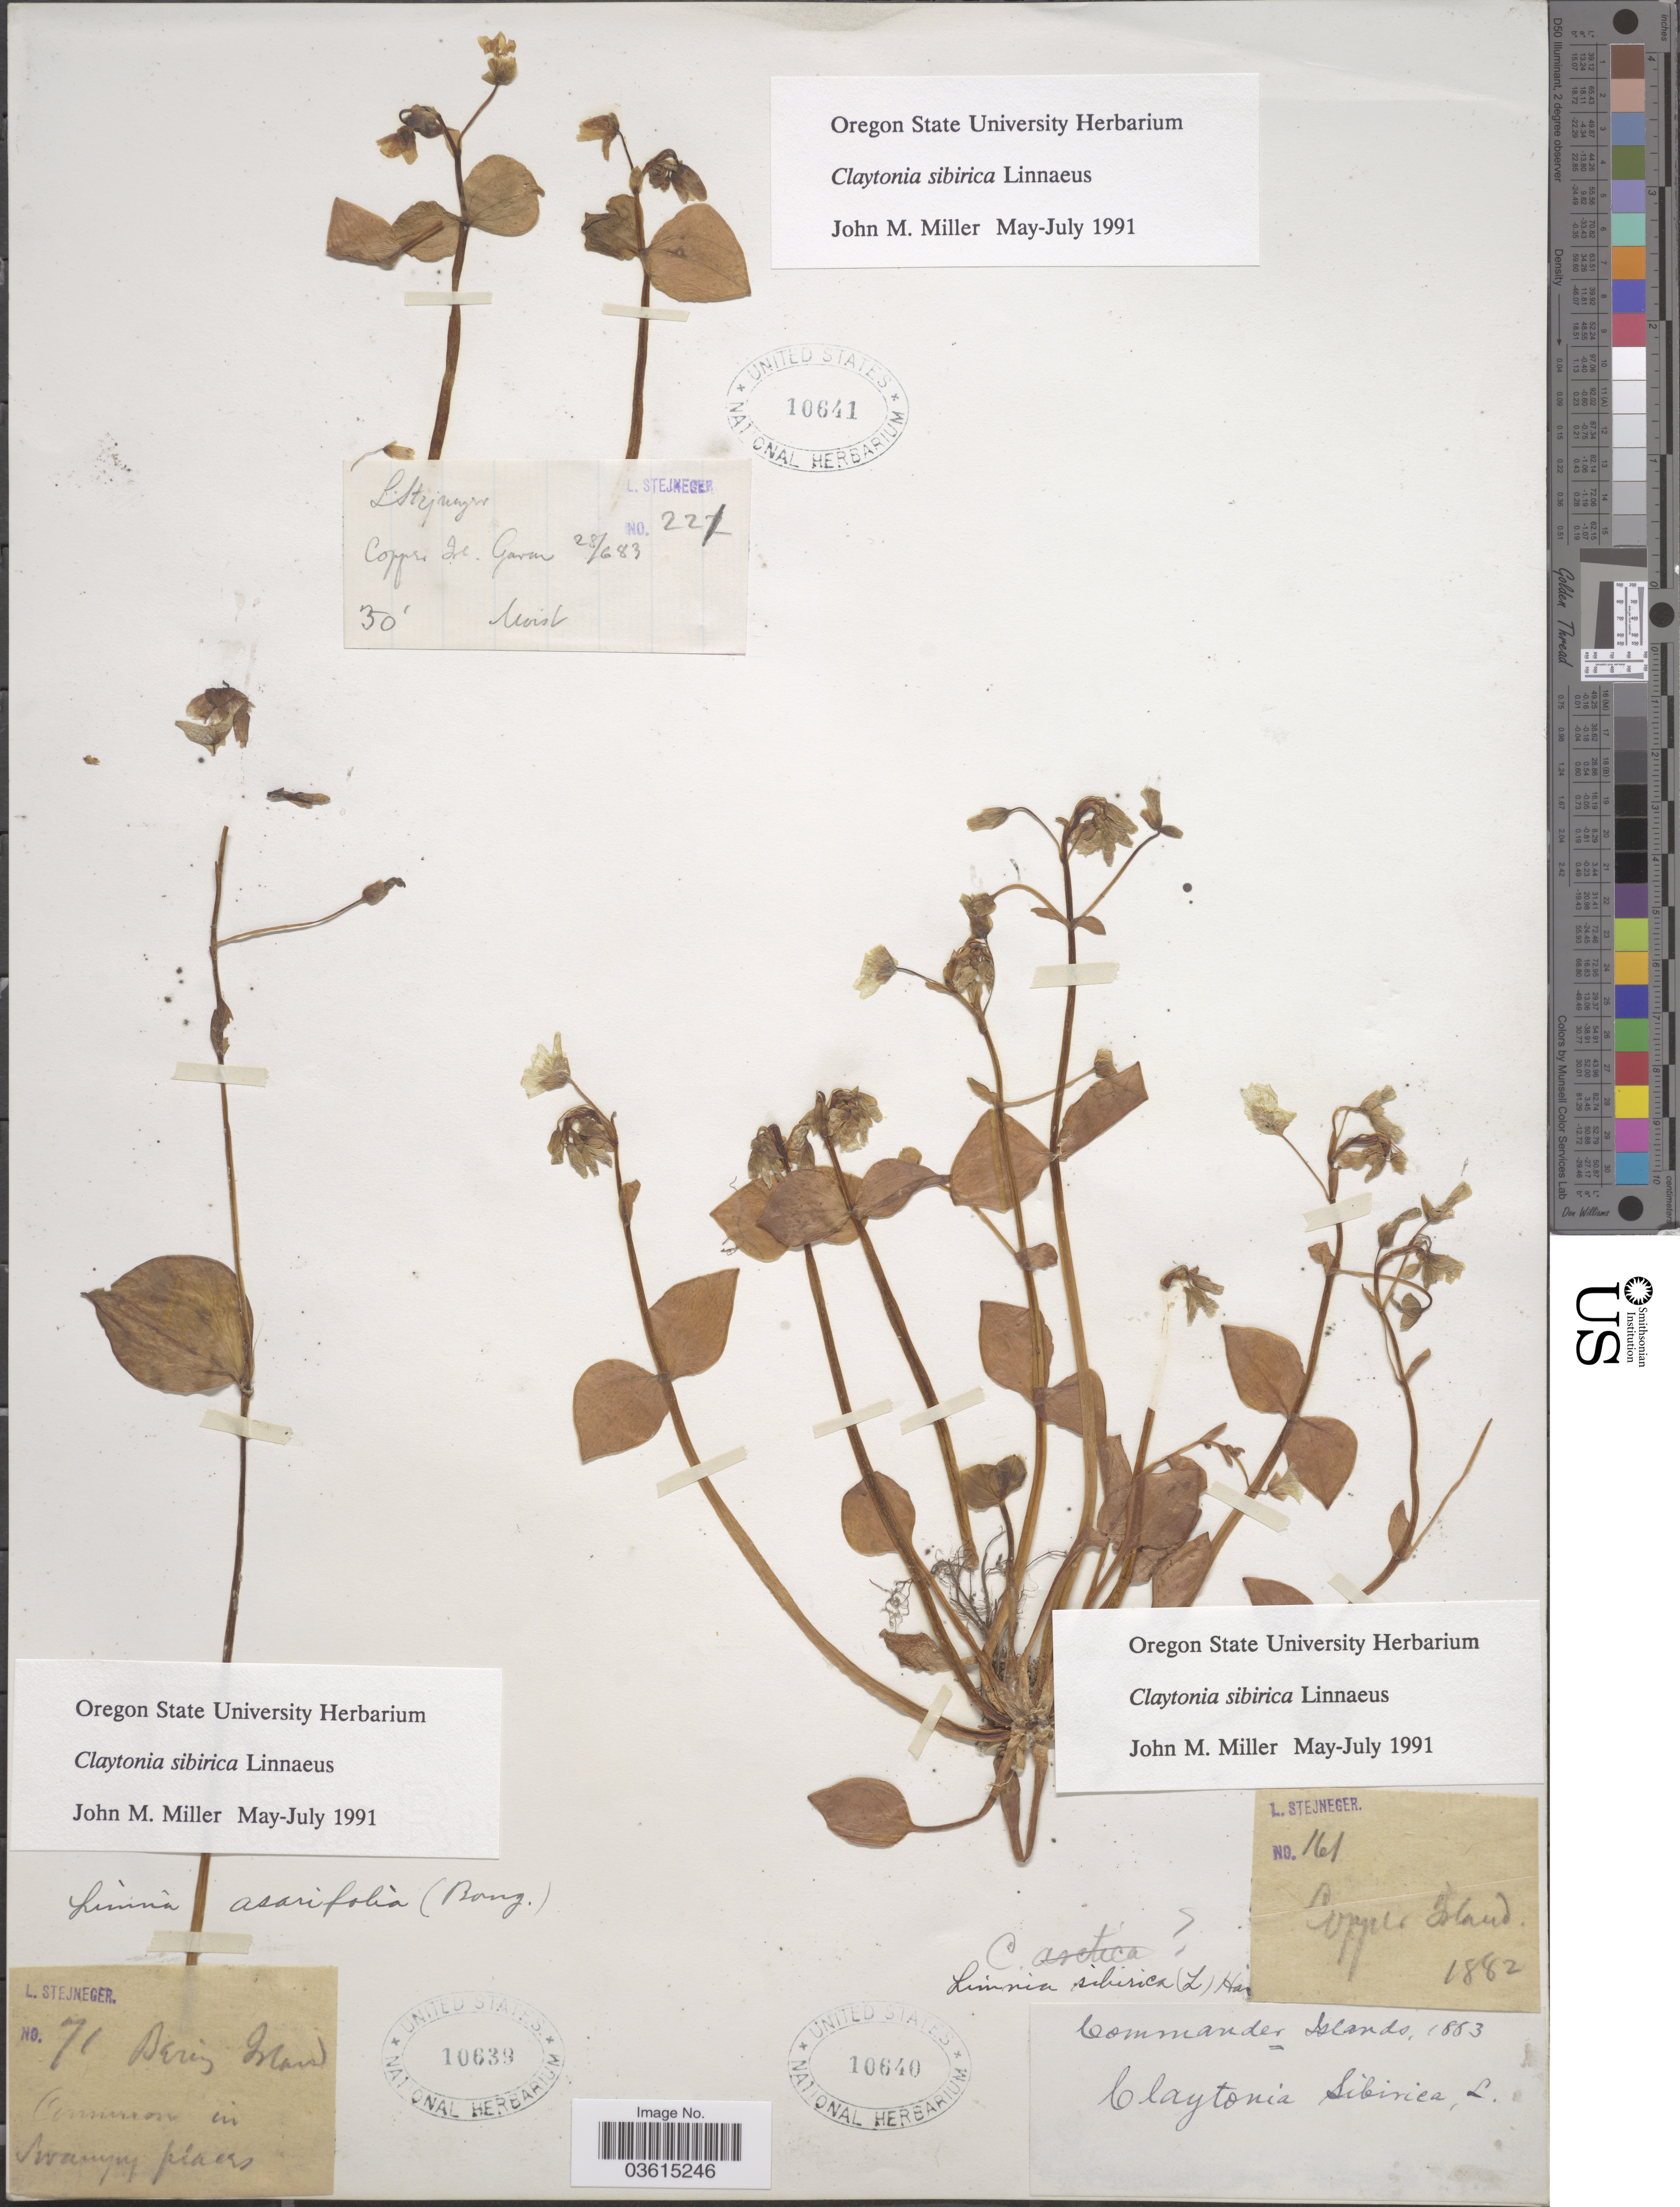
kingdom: Plantae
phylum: Tracheophyta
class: Magnoliopsida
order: Caryophyllales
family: Montiaceae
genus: Claytonia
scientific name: Claytonia sibirica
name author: L.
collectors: L. Stejneger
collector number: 161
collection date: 1882/1883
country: Russian Federation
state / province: Kamchatka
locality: Copper Island. Commander Islands.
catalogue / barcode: US 10640-2